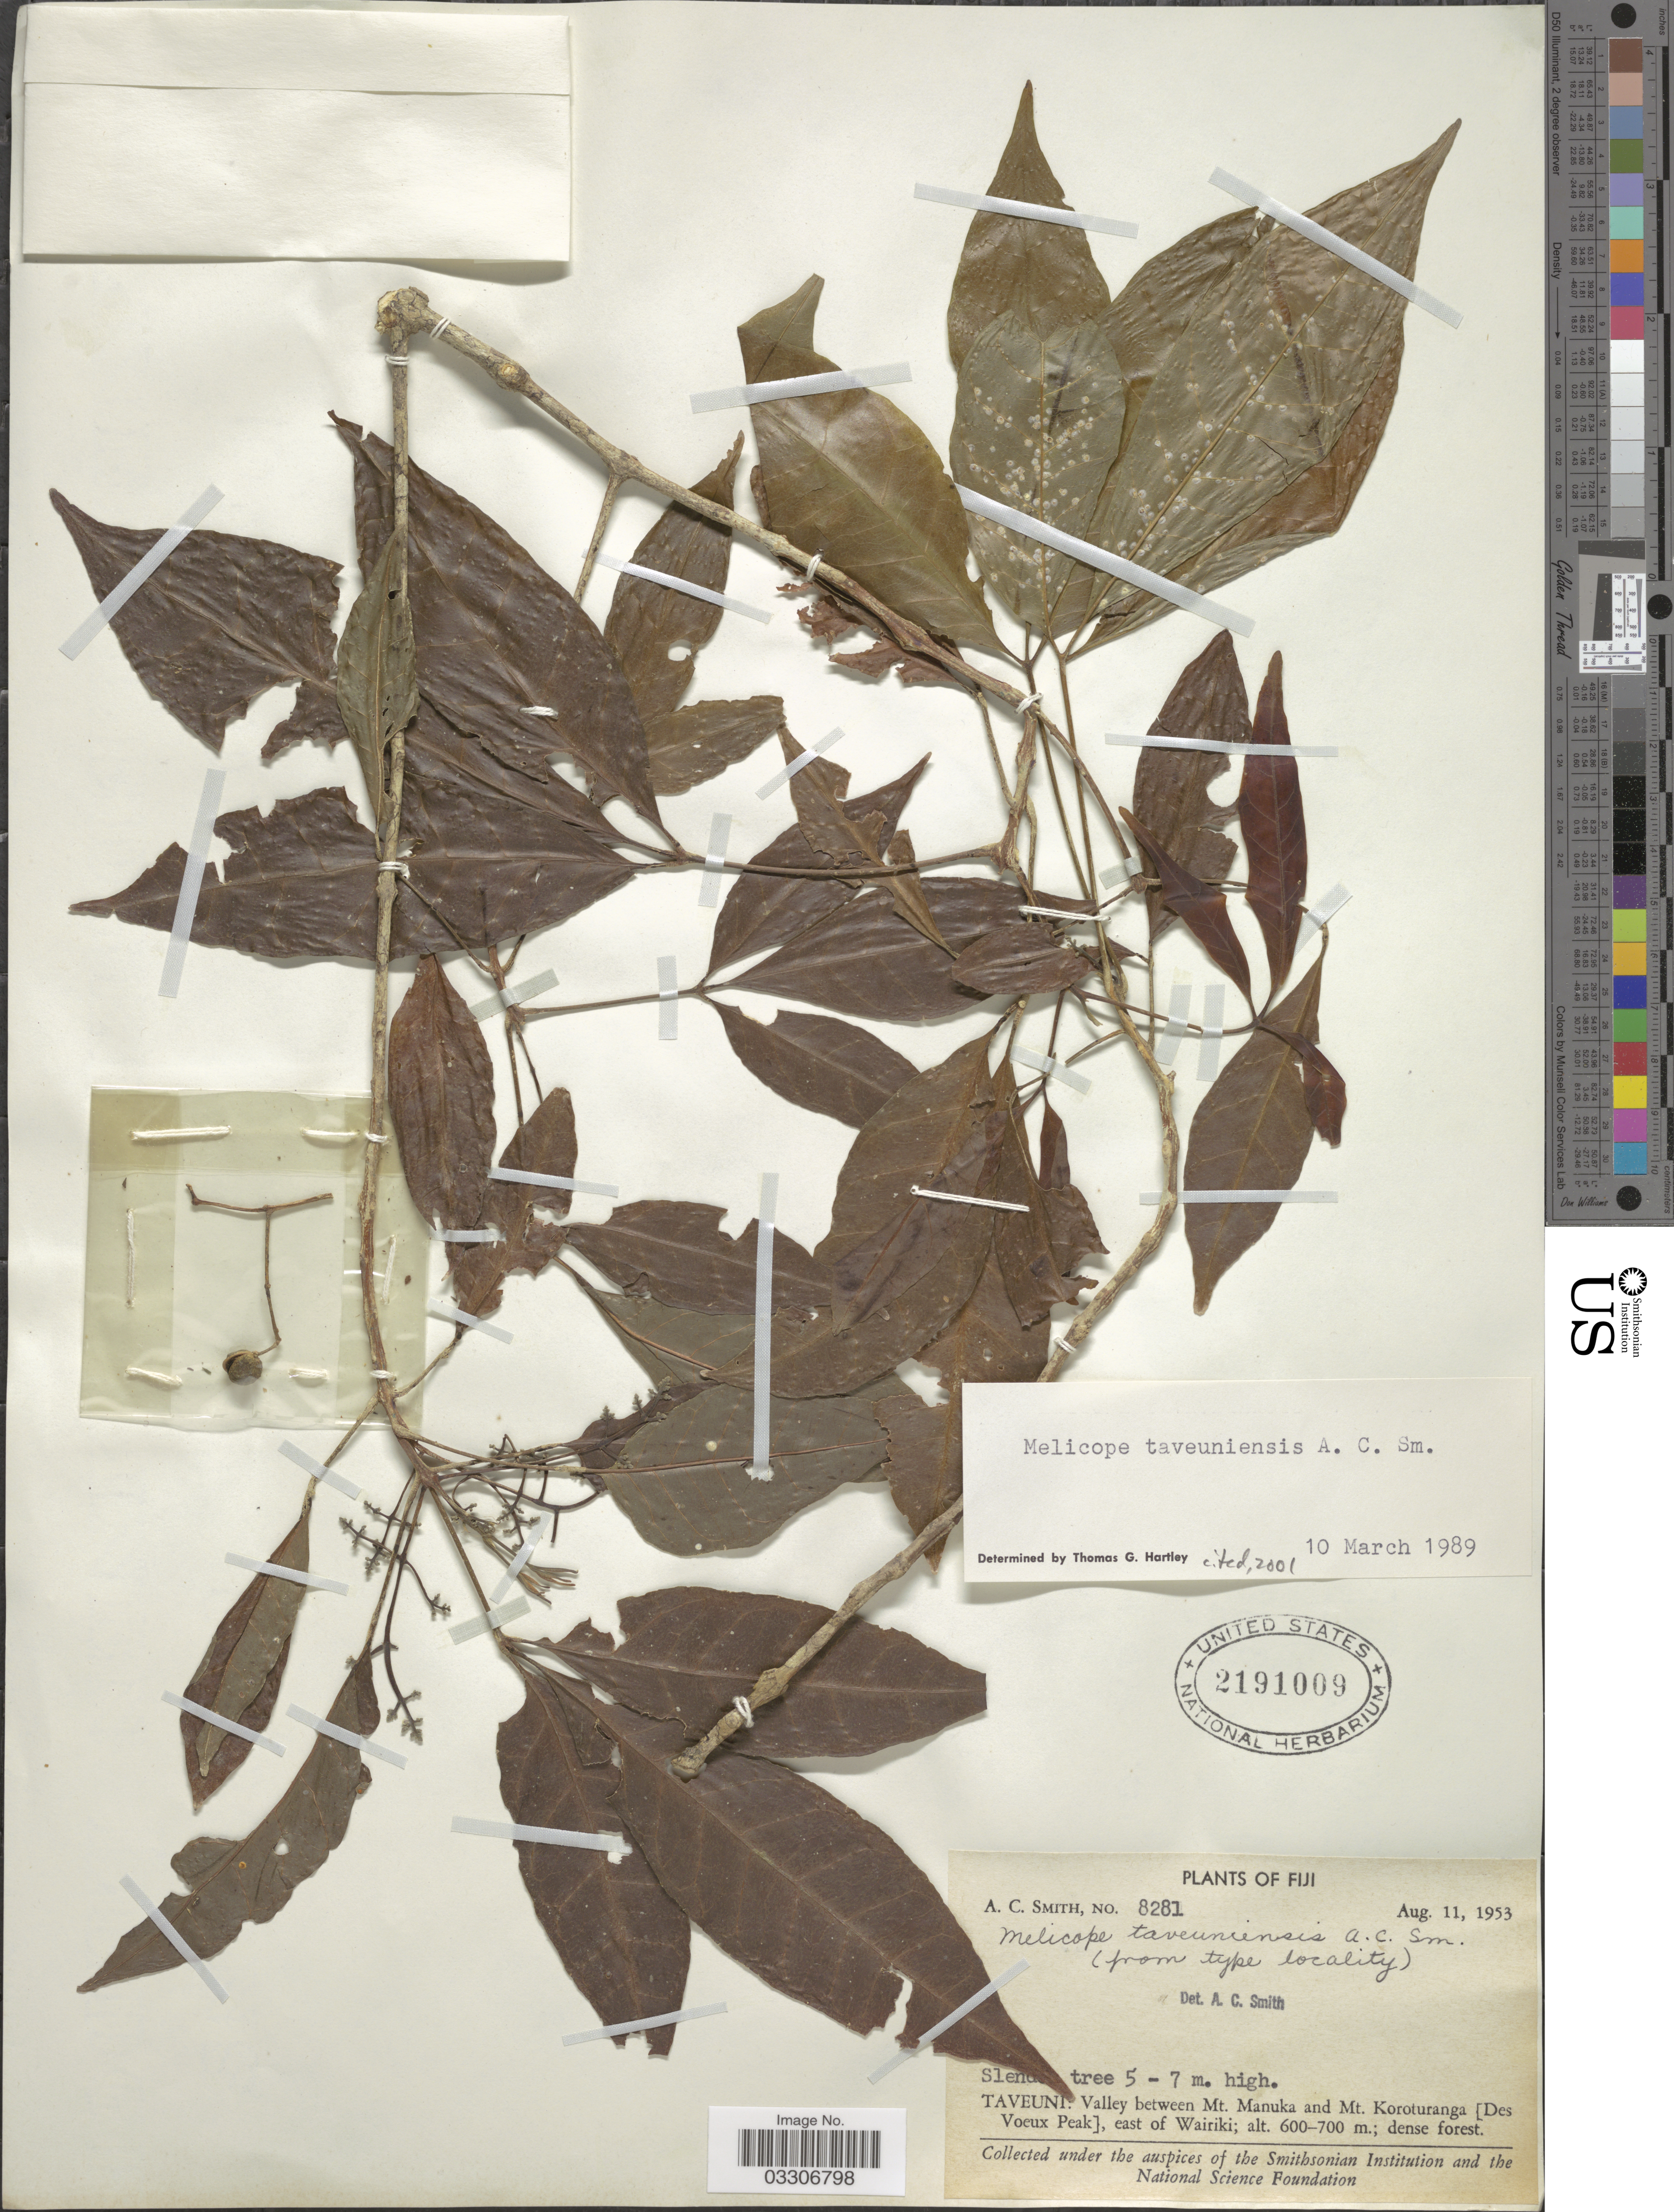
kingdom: Plantae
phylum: Tracheophyta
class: Magnoliopsida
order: Sapindales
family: Rutaceae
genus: Melicope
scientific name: Melicope taveuniensis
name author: A.C. Sm.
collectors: A. C. Smith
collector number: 8281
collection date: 1953-08-11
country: Fiji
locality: Taveuni: Valley between Mt. Manuka and Mt. Koroturanga [Des Voeux Peak], east of Wairiki.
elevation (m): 600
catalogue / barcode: US 2191009